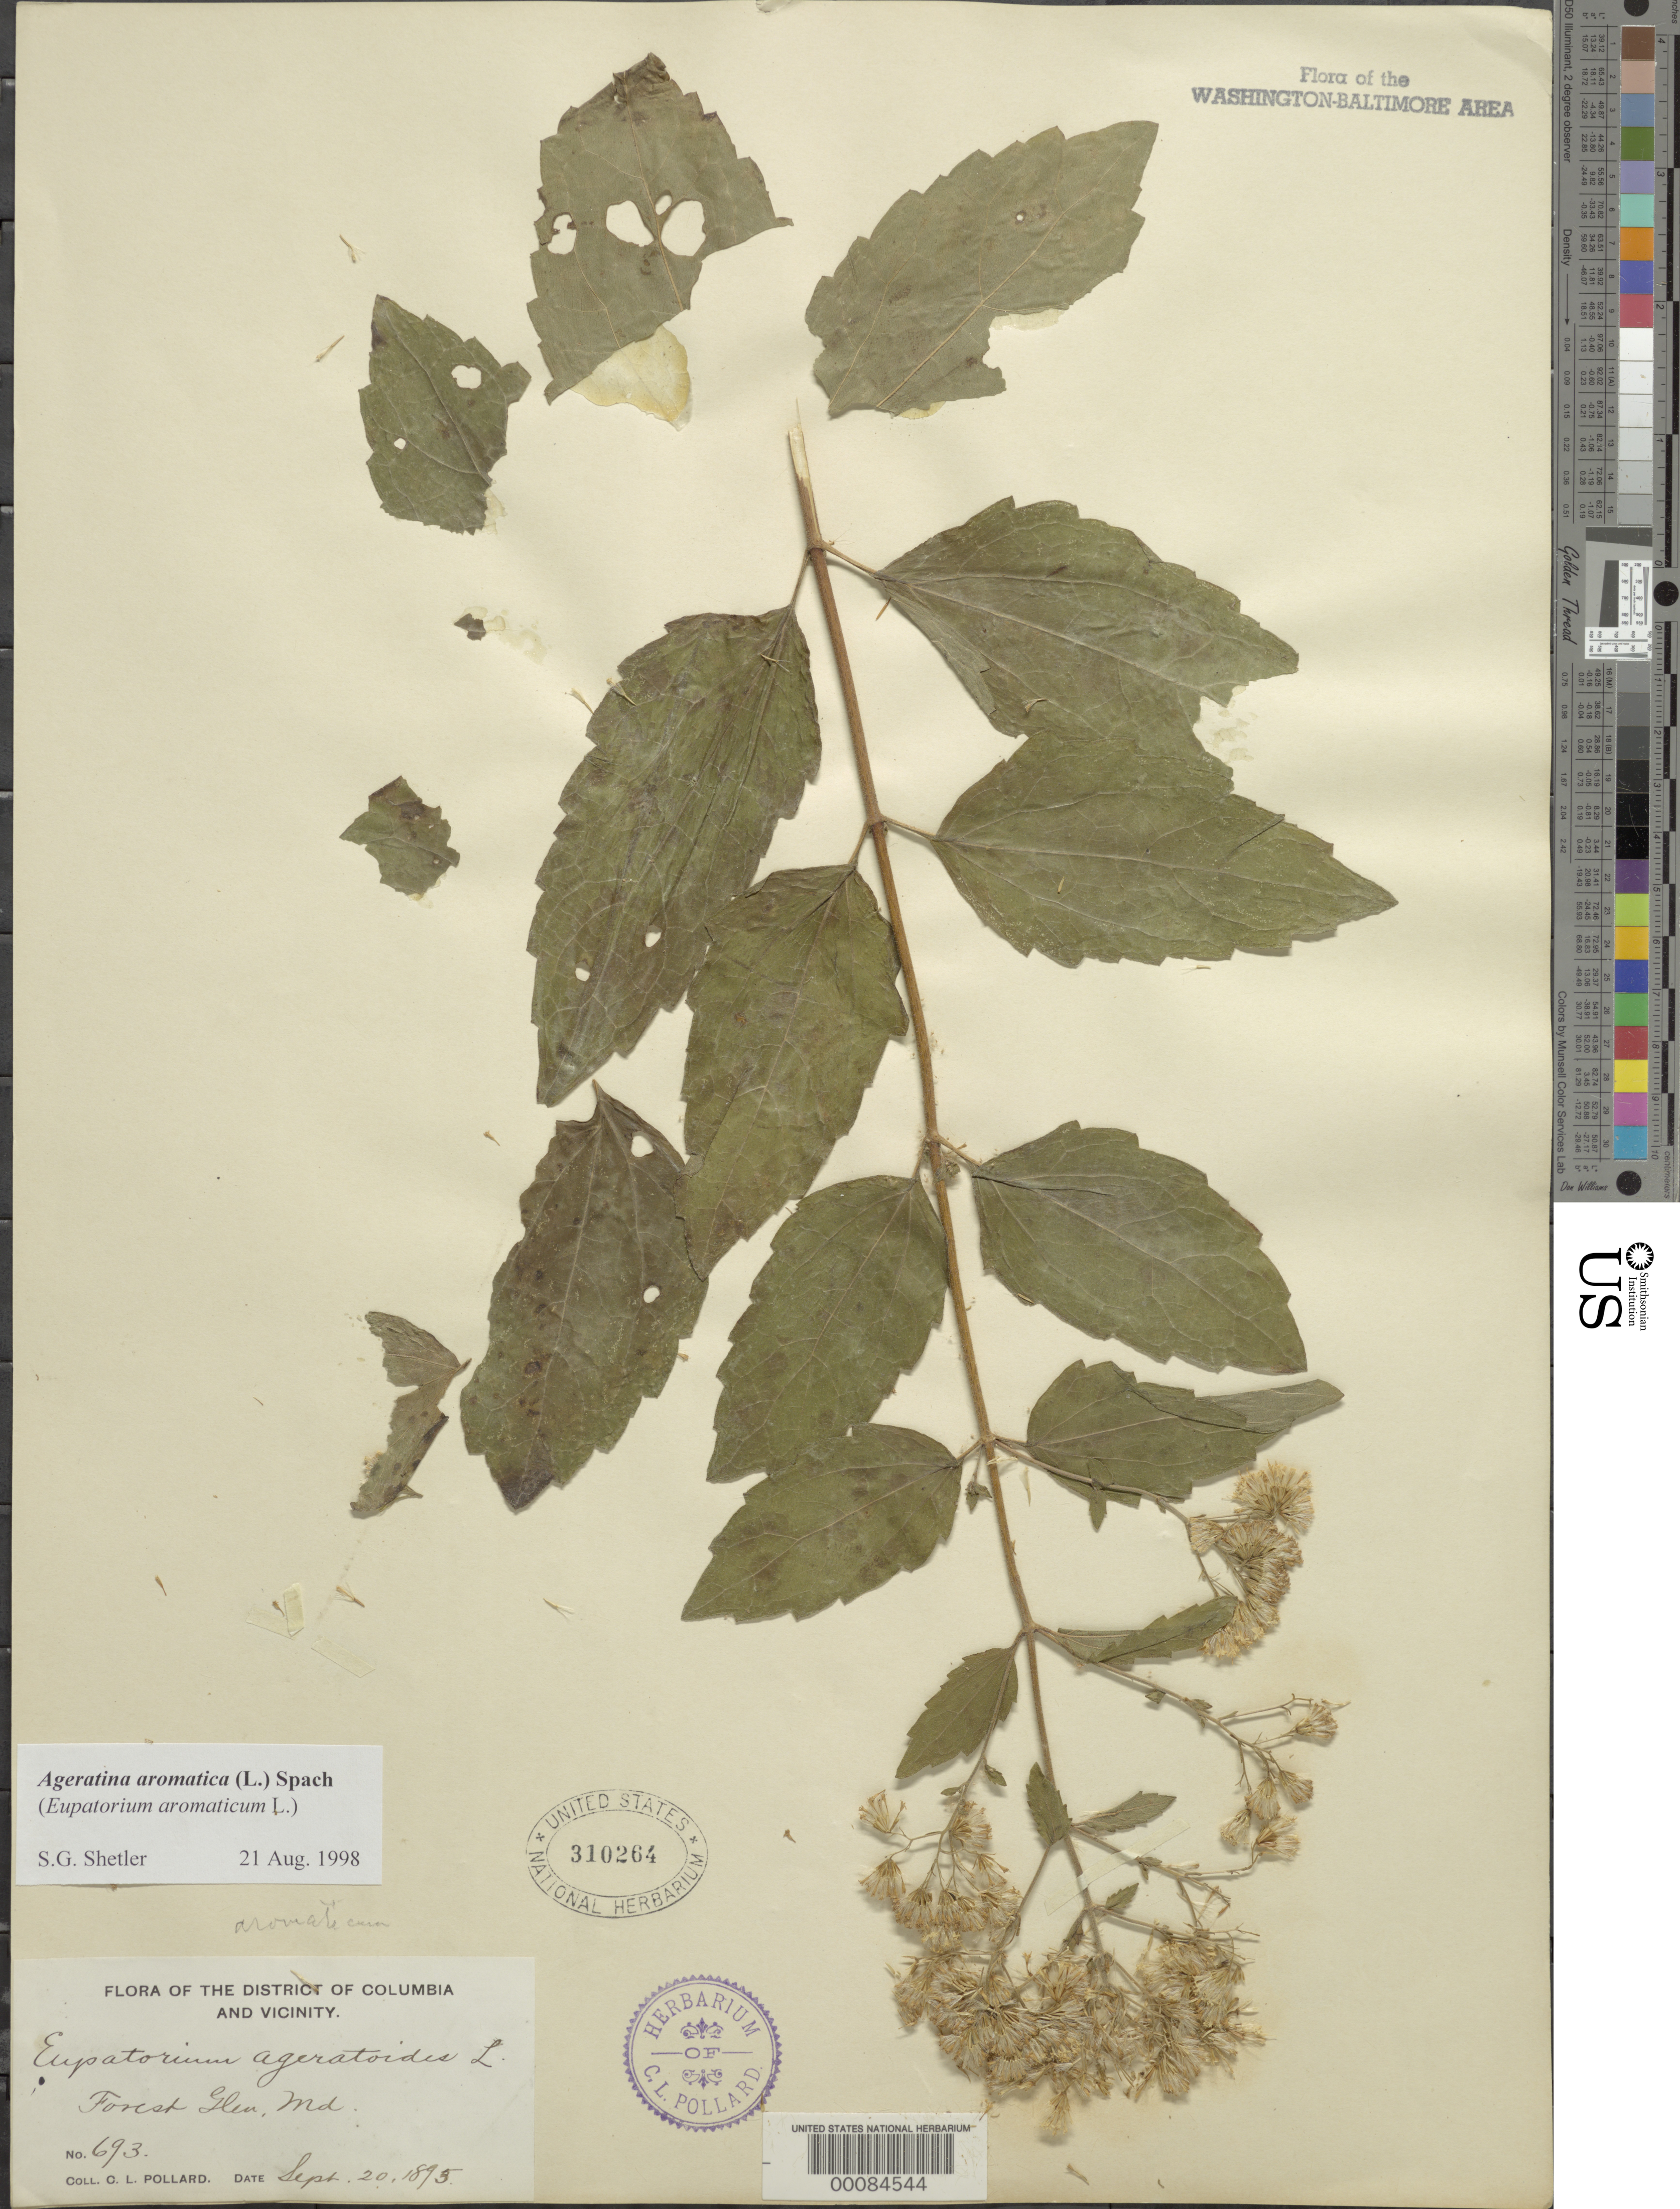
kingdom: Plantae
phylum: Tracheophyta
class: Magnoliopsida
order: Asterales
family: Asteraceae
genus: Ageratina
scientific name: Ageratina aromatica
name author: (L.) Spach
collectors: C. L. Pollard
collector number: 693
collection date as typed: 20 Sep 1895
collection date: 1895-09-20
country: United States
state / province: Maryland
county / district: Montgomery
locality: Forest Glen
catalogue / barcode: US 310264